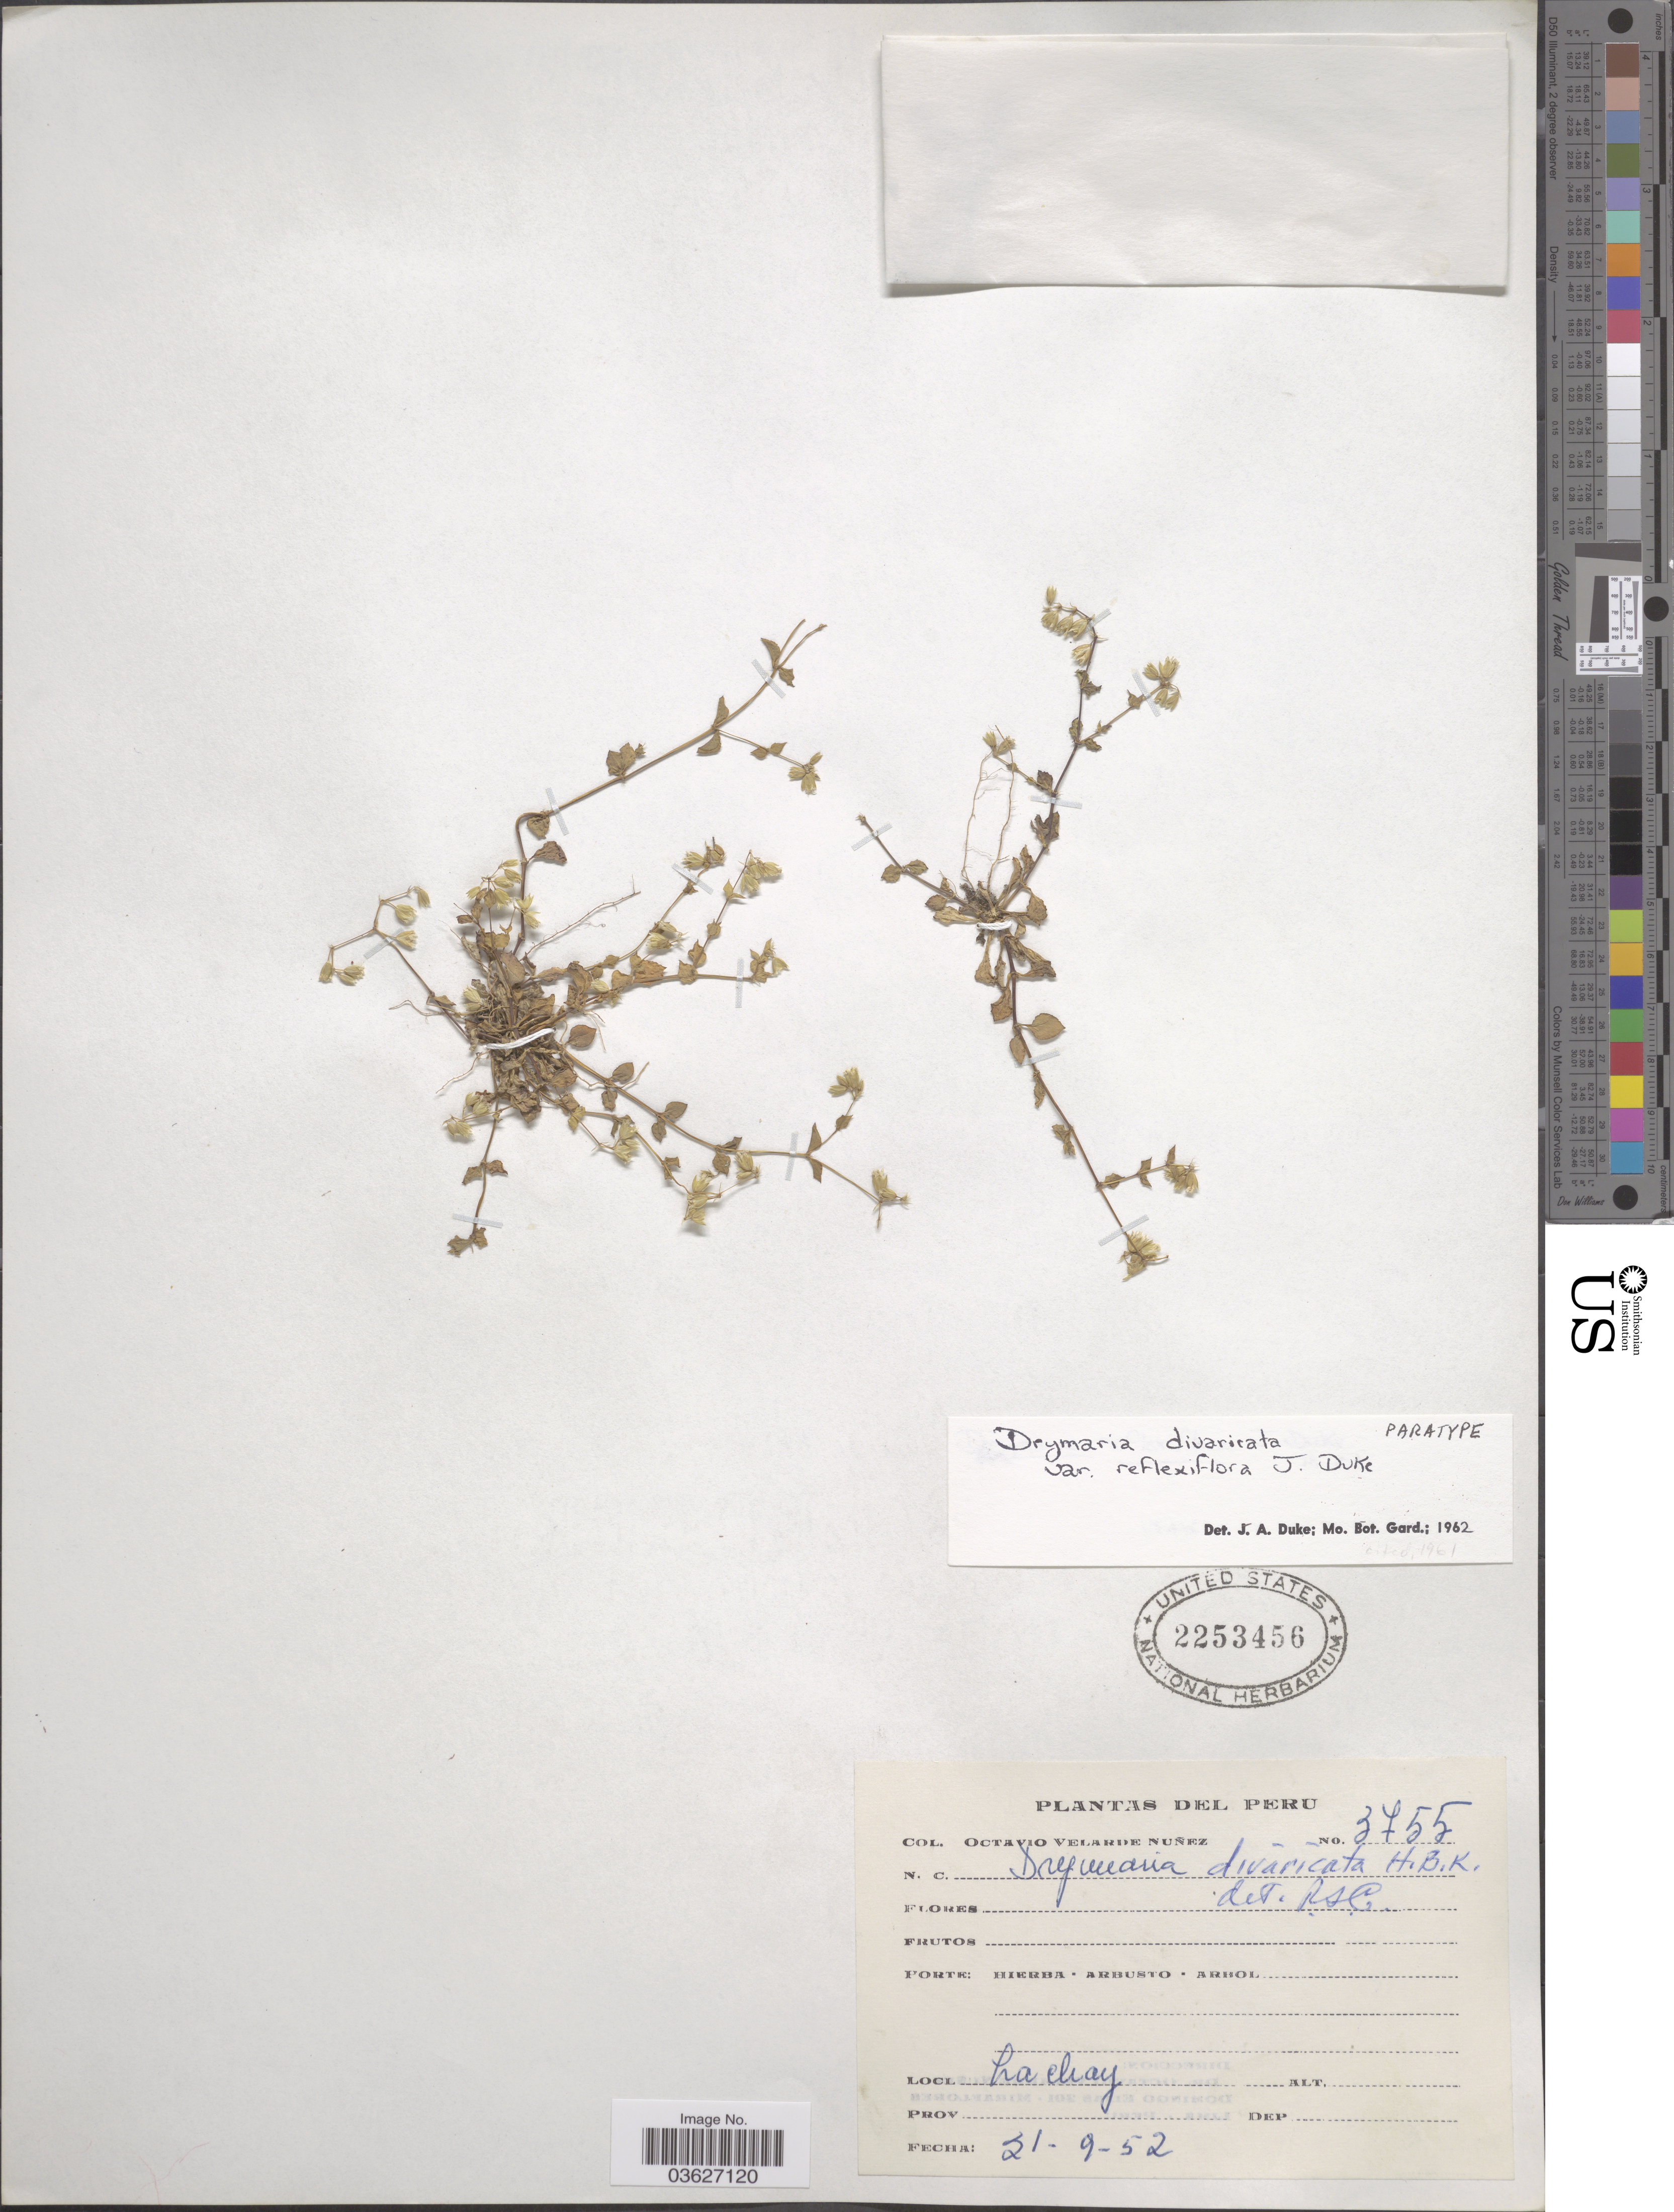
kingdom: Plantae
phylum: Tracheophyta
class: Magnoliopsida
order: Caryophyllales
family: Caryophyllaceae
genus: Drymaria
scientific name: Drymaria divaricata var. reflexiflora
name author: J.A. Duke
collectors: O. Velarde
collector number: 3755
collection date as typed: Transcribed d/m/y: 21/9/52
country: Peru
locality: Lachay.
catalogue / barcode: US 2253456